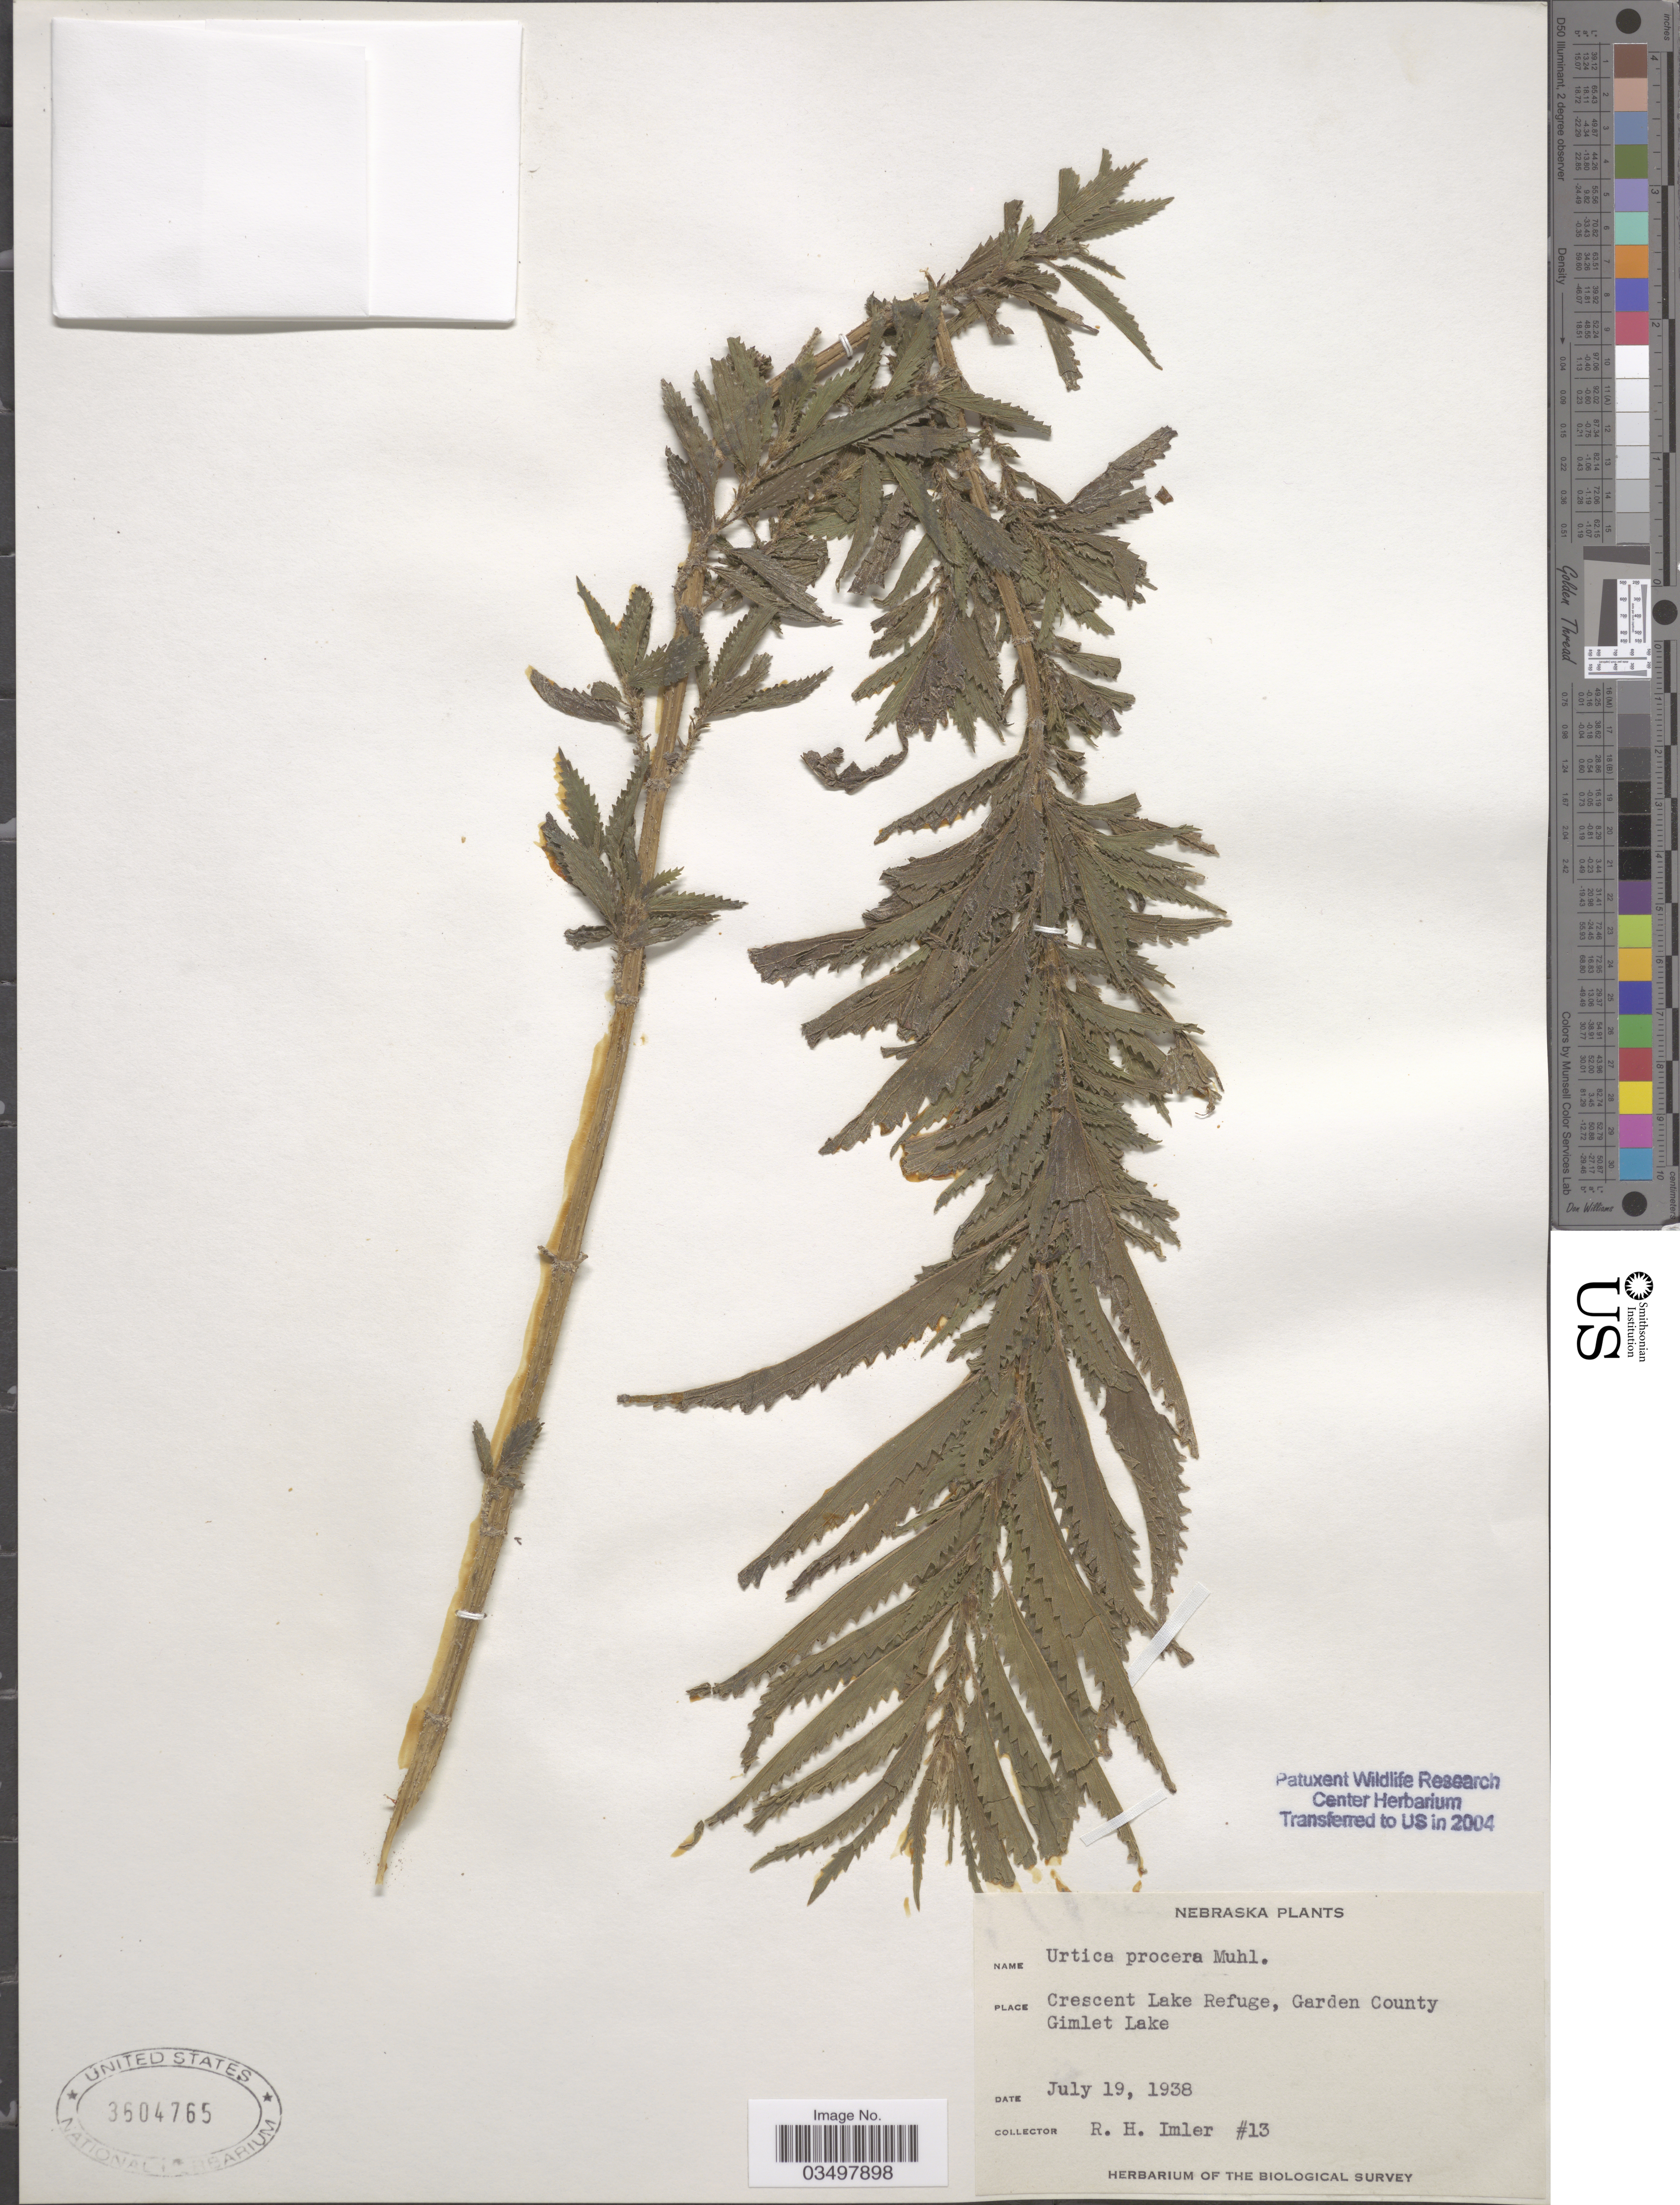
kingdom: Plantae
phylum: Tracheophyta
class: Magnoliopsida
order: Rosales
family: Urticaceae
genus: Urtica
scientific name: Urtica procera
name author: Muhl. ex Willd.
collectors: R. Imler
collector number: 13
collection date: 1938-07-19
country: United States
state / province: Nebraska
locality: Crescent Lake Refuge, Garden County Gimlet Lake.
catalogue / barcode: US 3604765